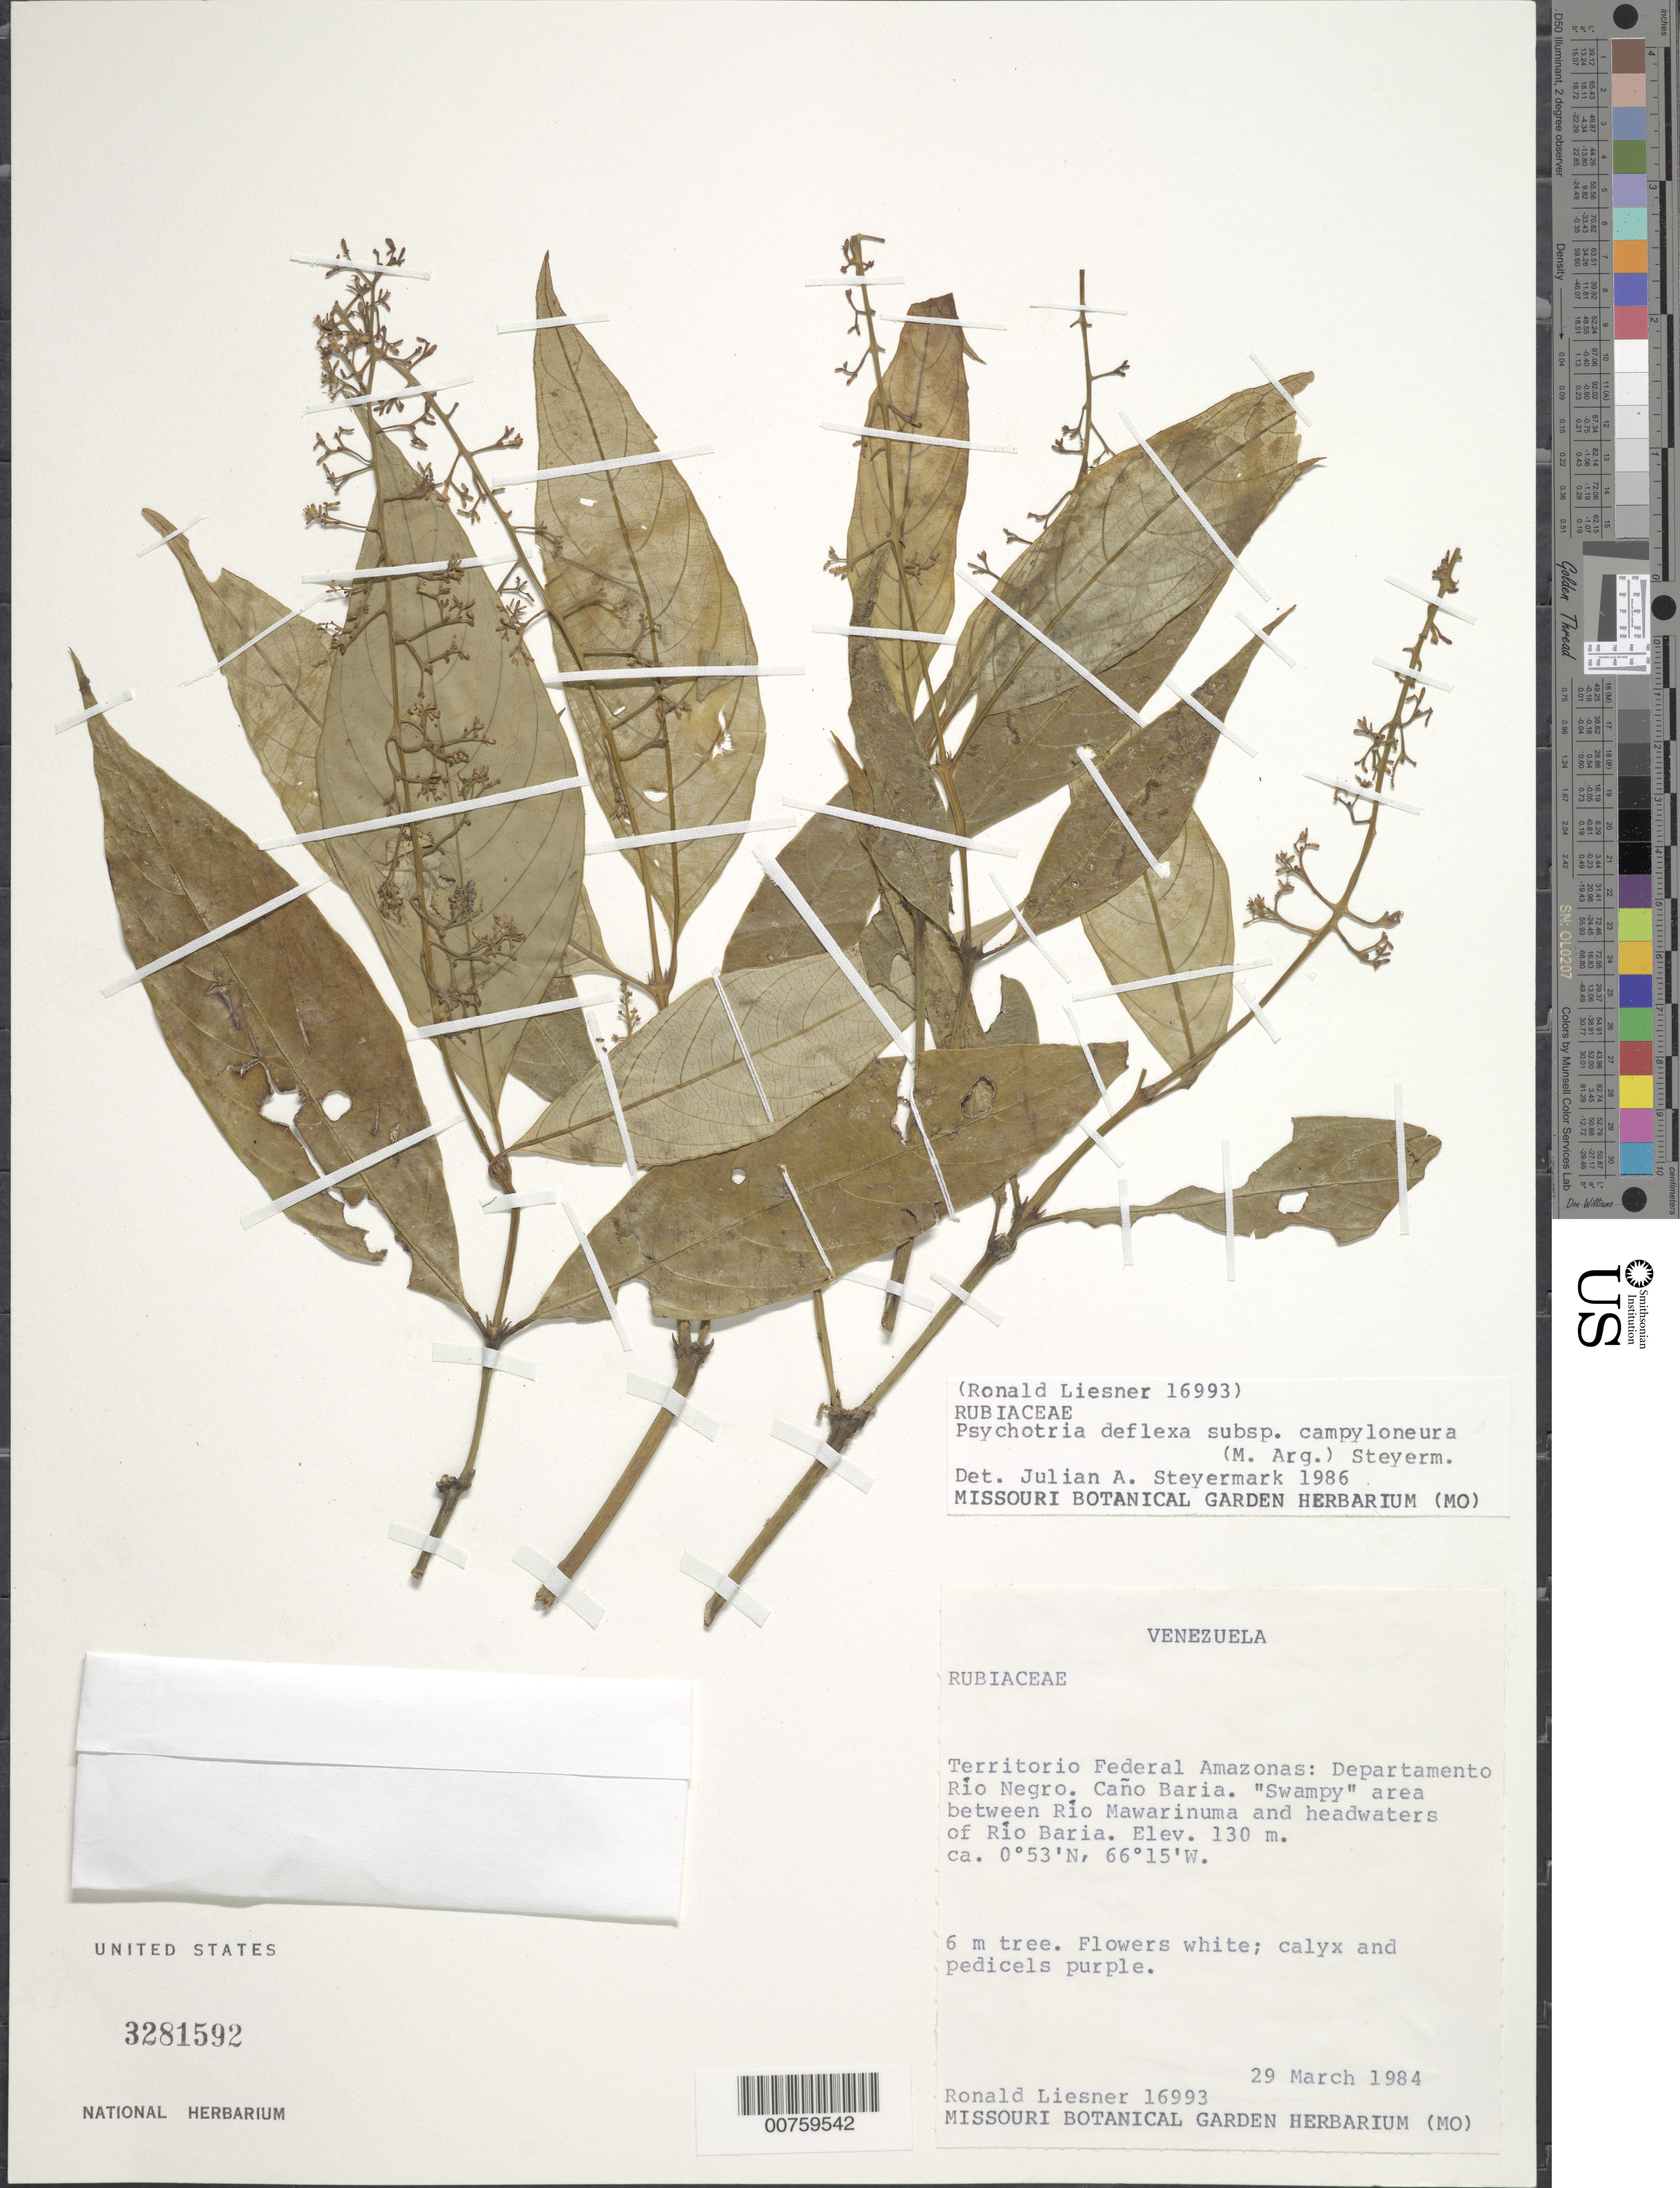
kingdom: Plantae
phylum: Tracheophyta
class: Magnoliopsida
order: Gentianales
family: Rubiaceae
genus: Psychotria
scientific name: Psychotria deflexa subsp. campyloneura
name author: (Müll. Arg.) Steyerm.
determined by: Steyermark, Julian A., (VEN)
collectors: R. L. Liesner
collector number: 16993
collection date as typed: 29-Mar-84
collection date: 1984-03-29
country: Venezuela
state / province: Amazonas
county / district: Río Negro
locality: Caño Baria, between Río Mawarinuma and headwaters of Río Baria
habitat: Swampy area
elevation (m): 130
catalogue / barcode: US 3281592